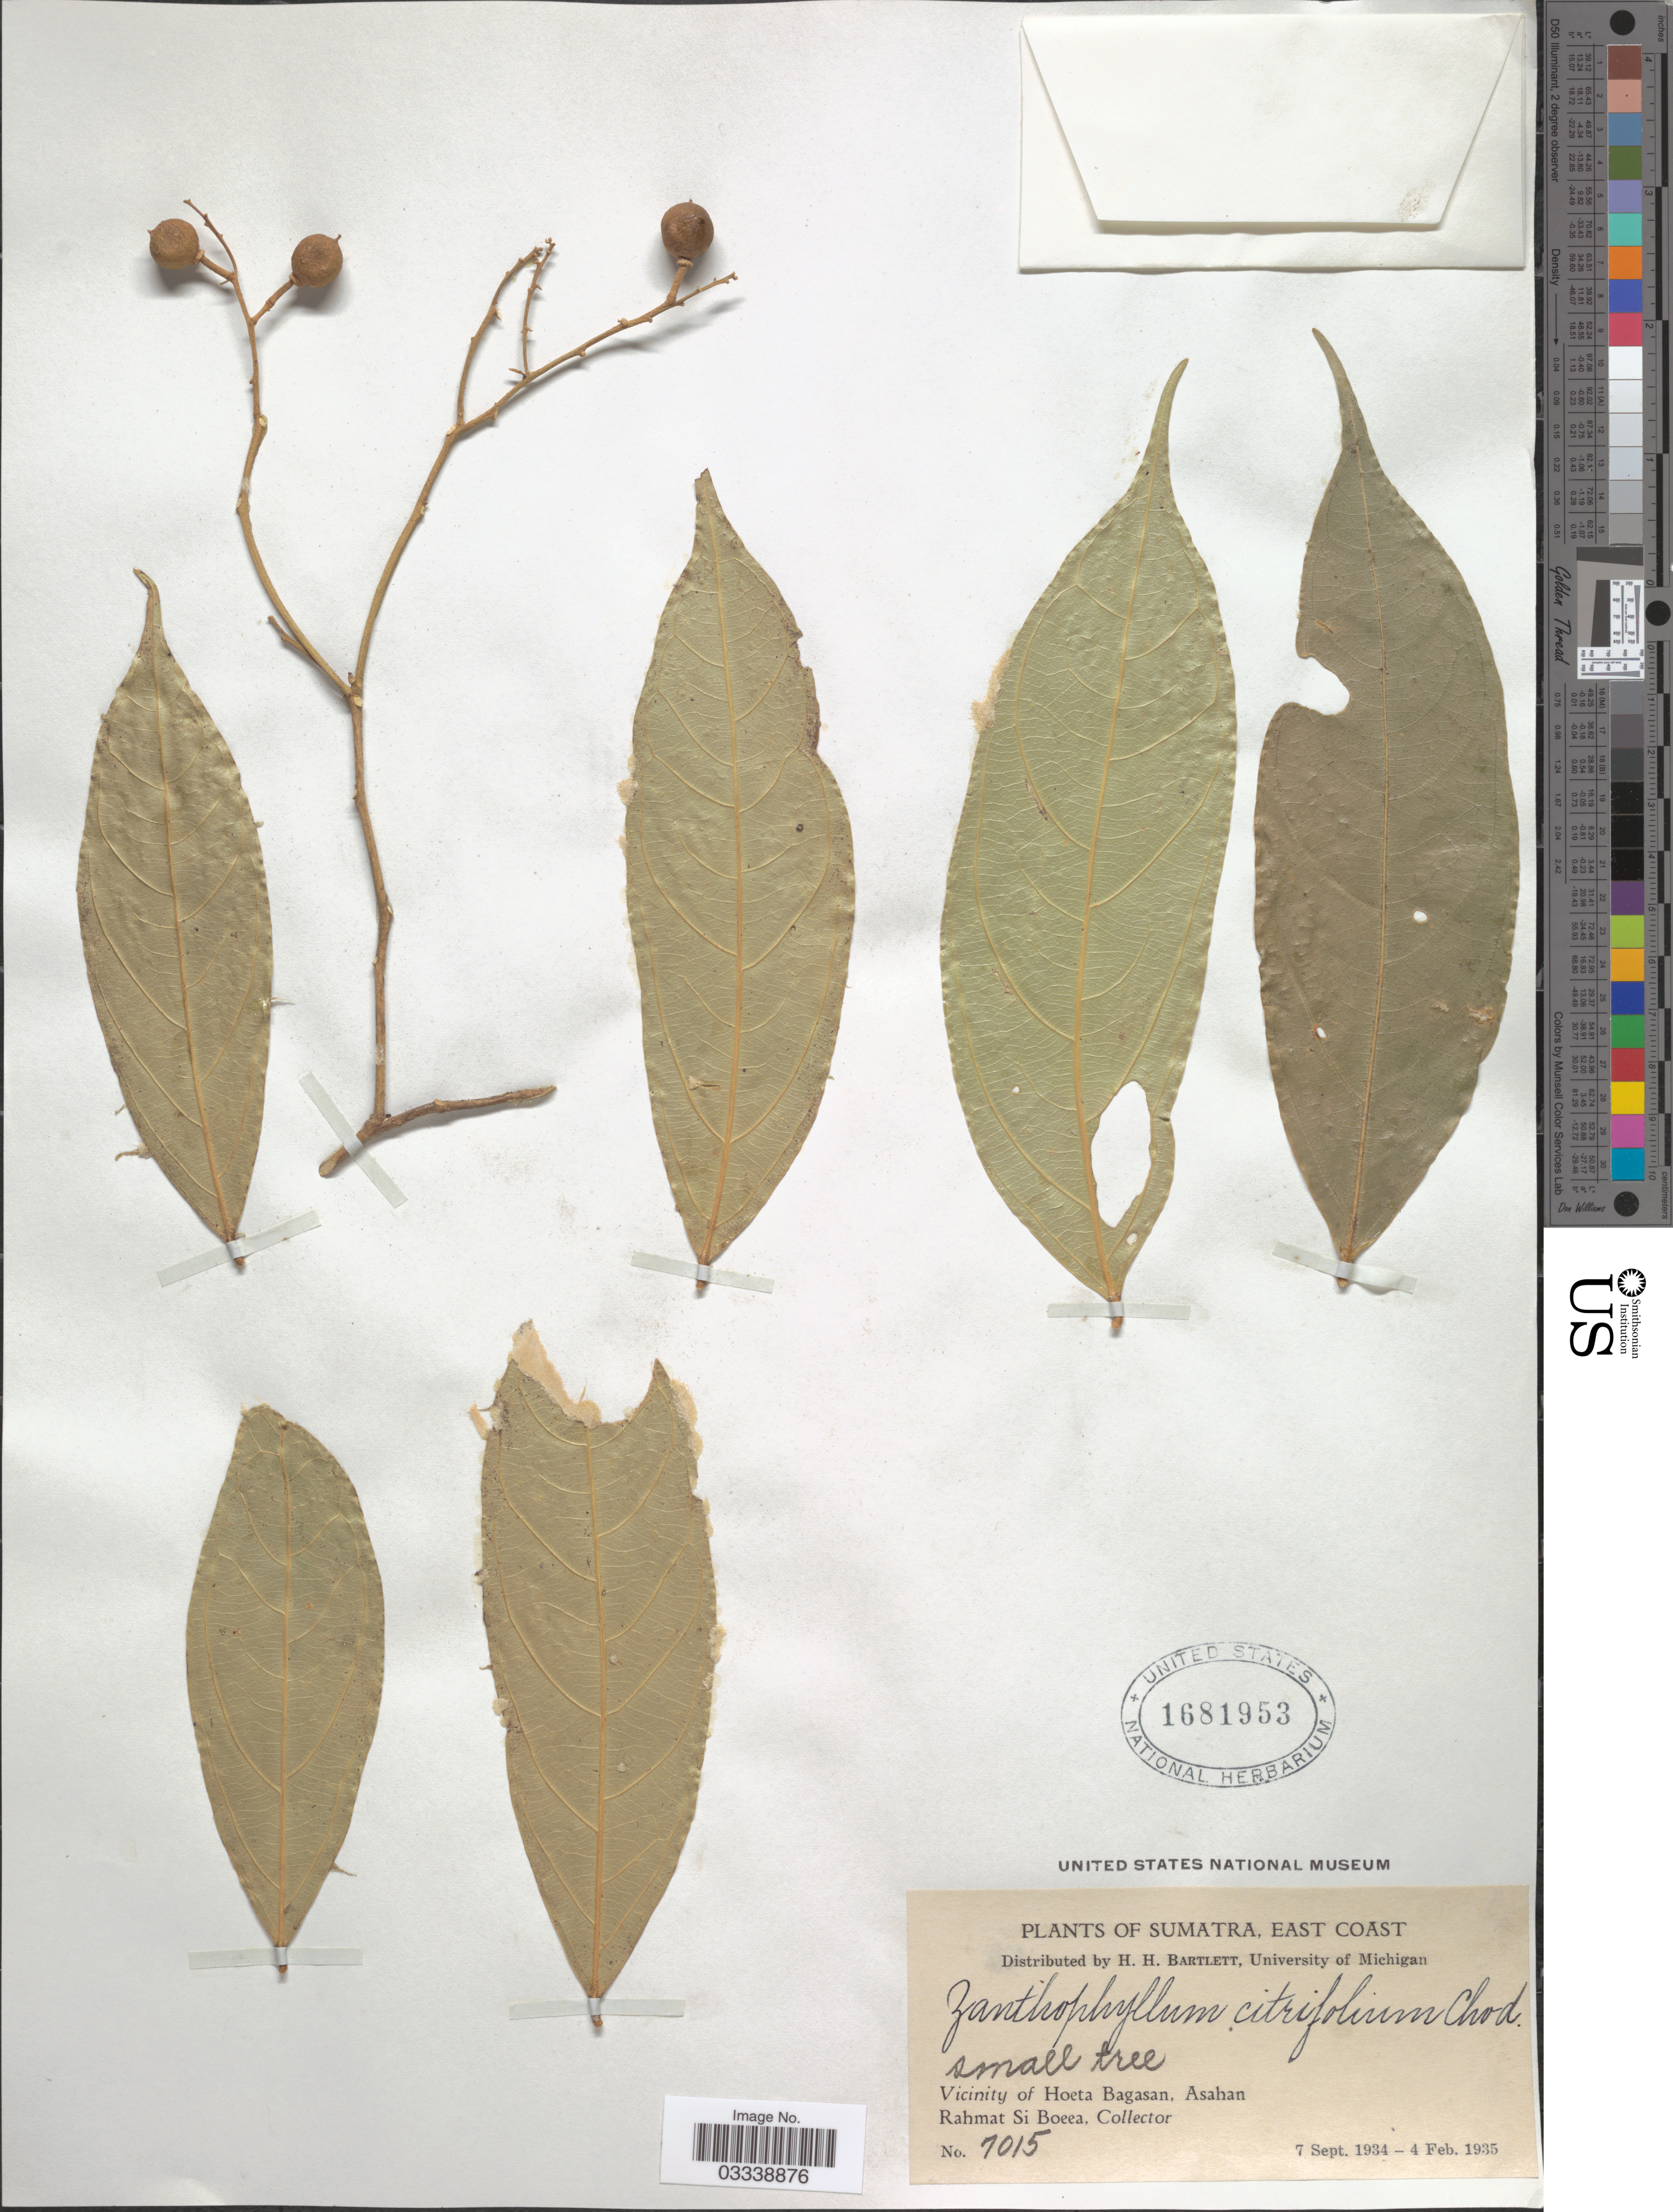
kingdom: Plantae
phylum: Tracheophyta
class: Magnoliopsida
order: Fabales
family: Polygalaceae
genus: Xanthophyllum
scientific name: Xanthophyllum ellipticum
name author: Korth. ex Miq.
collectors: Rahmat Si Boeea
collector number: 7015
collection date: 1934-09-07/1935-02-04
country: Indonesia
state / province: Sumatra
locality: East Coast. Vicinity of Hoeta Bagasan, Asahan.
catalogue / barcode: US 1681953